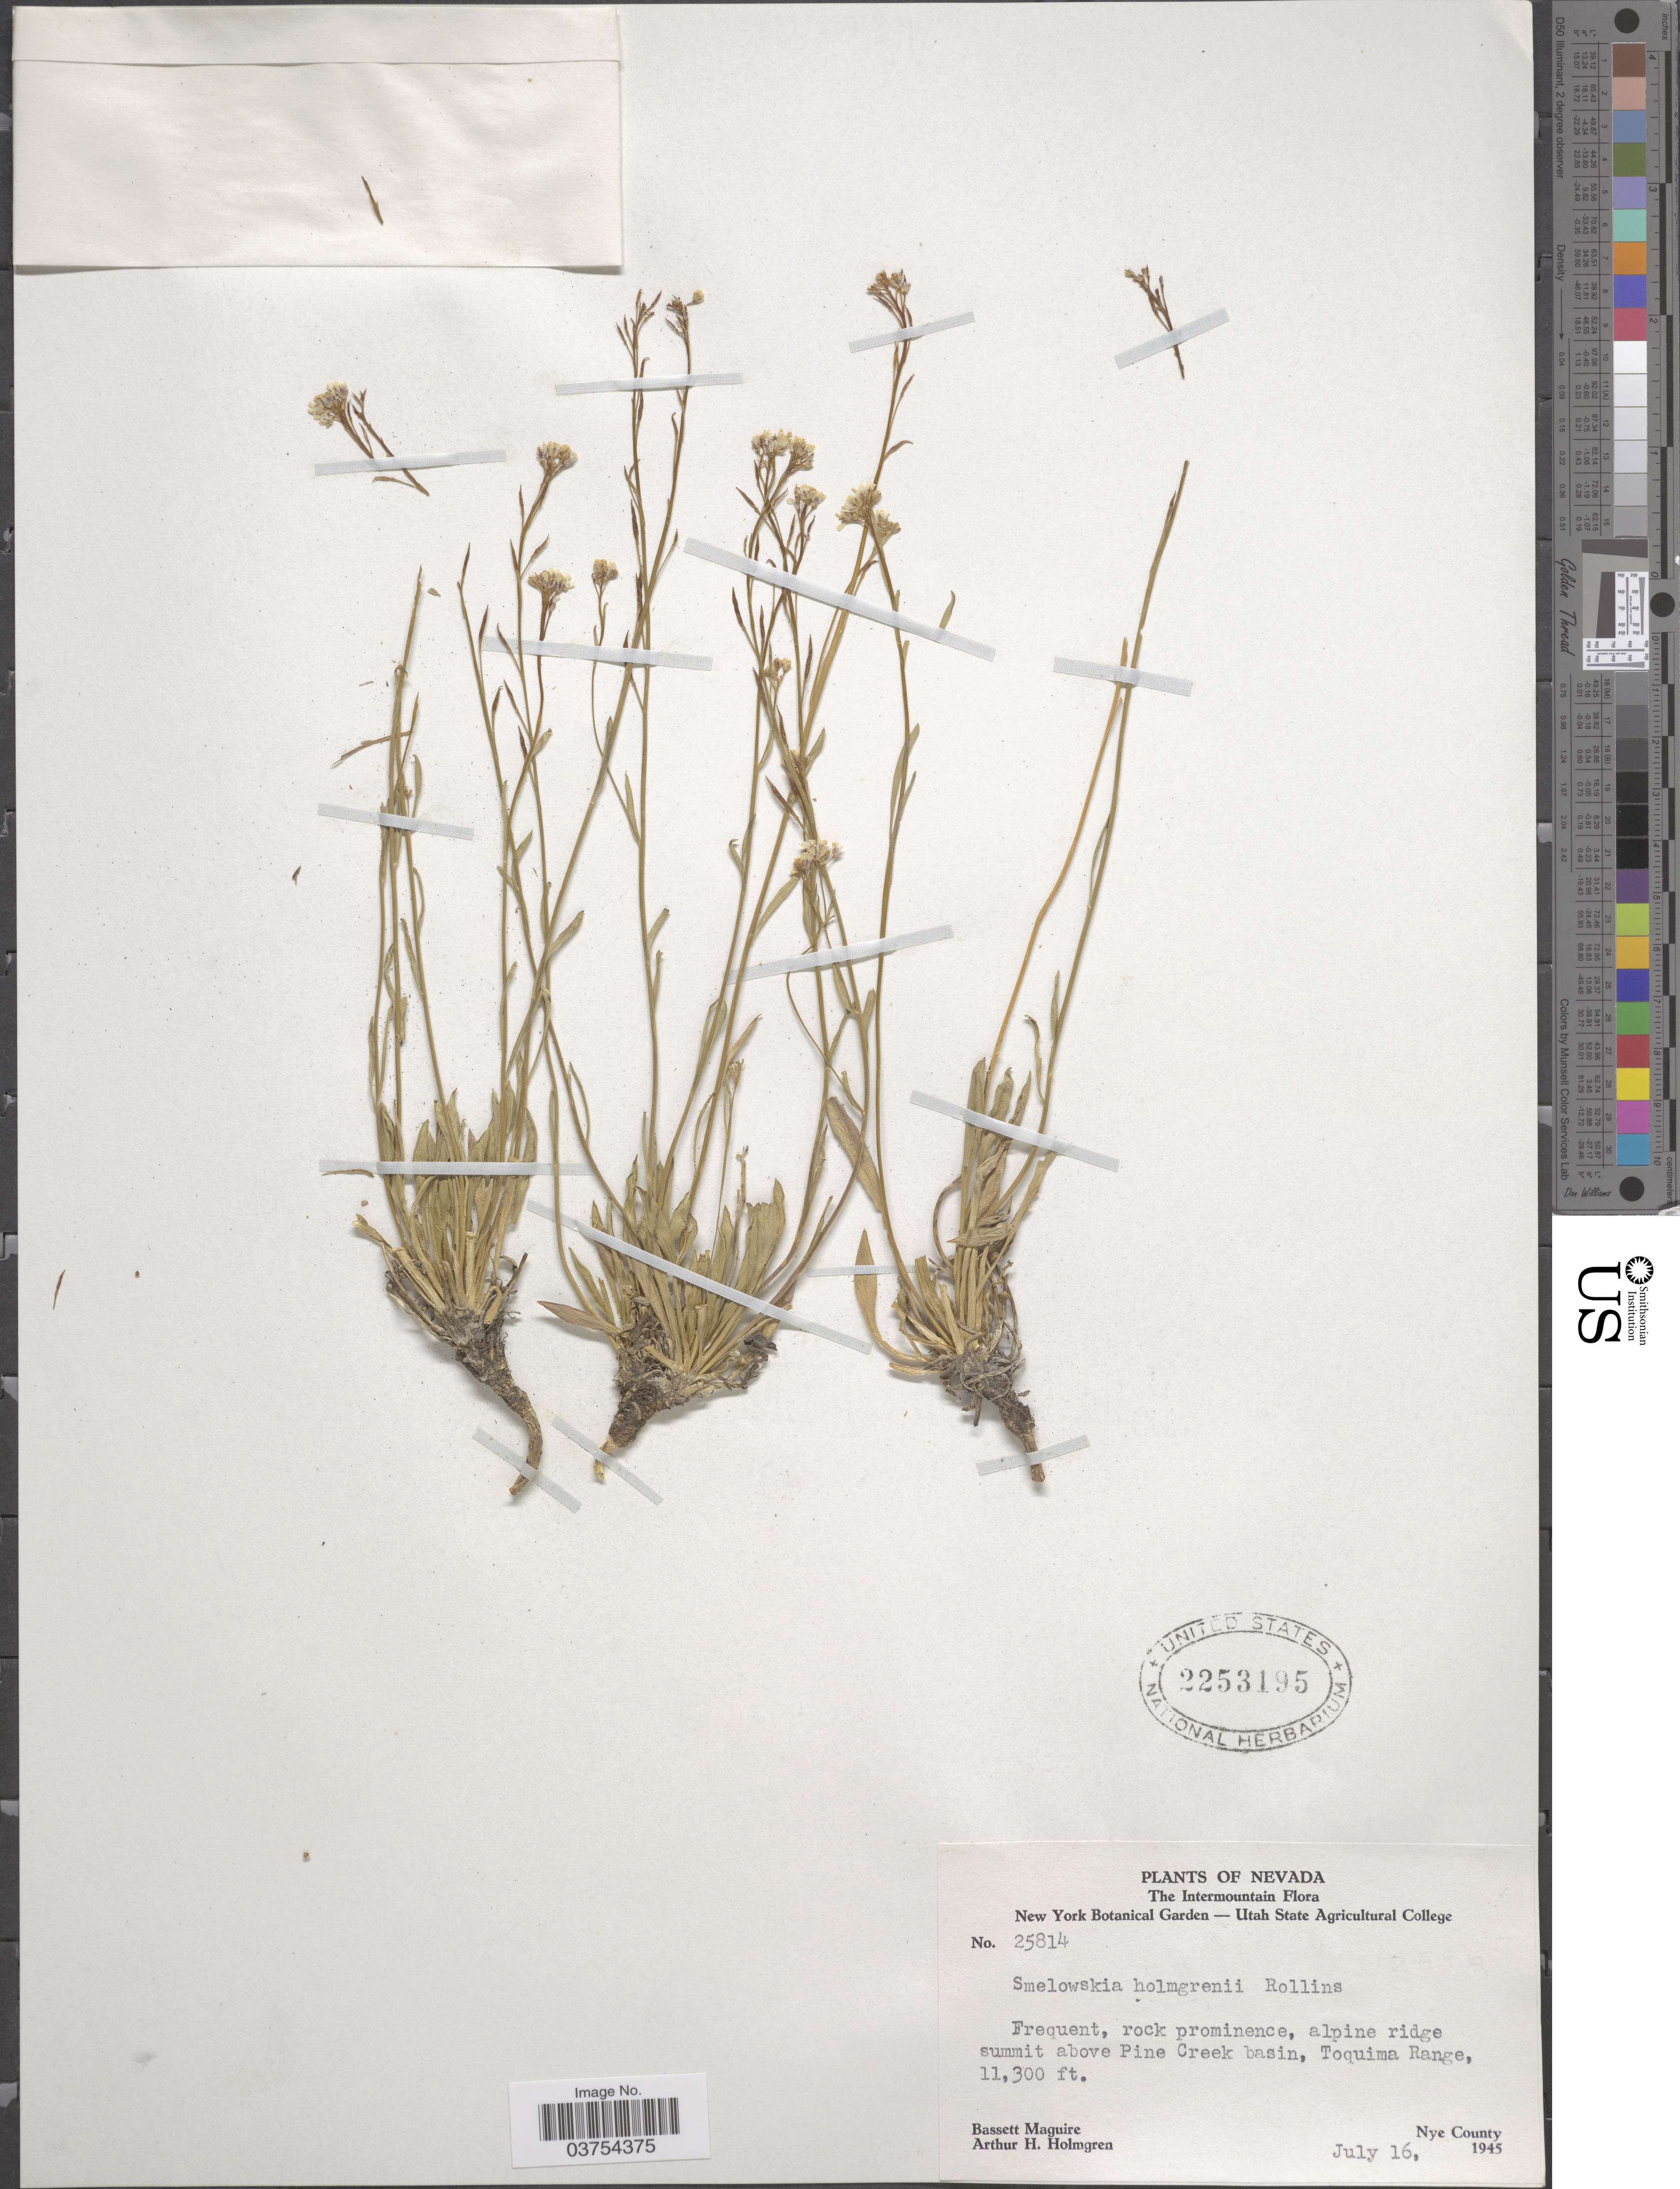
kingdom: Plantae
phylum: Tracheophyta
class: Magnoliopsida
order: Brassicales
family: Brassicaceae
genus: Smelowskia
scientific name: Smelowskia holmgrenii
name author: Rollins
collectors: B. Maguire & A. H. Holmgren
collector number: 25814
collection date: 1945-07-16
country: United States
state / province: Nevada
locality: The Intermountain. Alpine ridge summit above Pine Creek basin, Toquima Range. Nye County.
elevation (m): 3444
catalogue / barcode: US 2253195